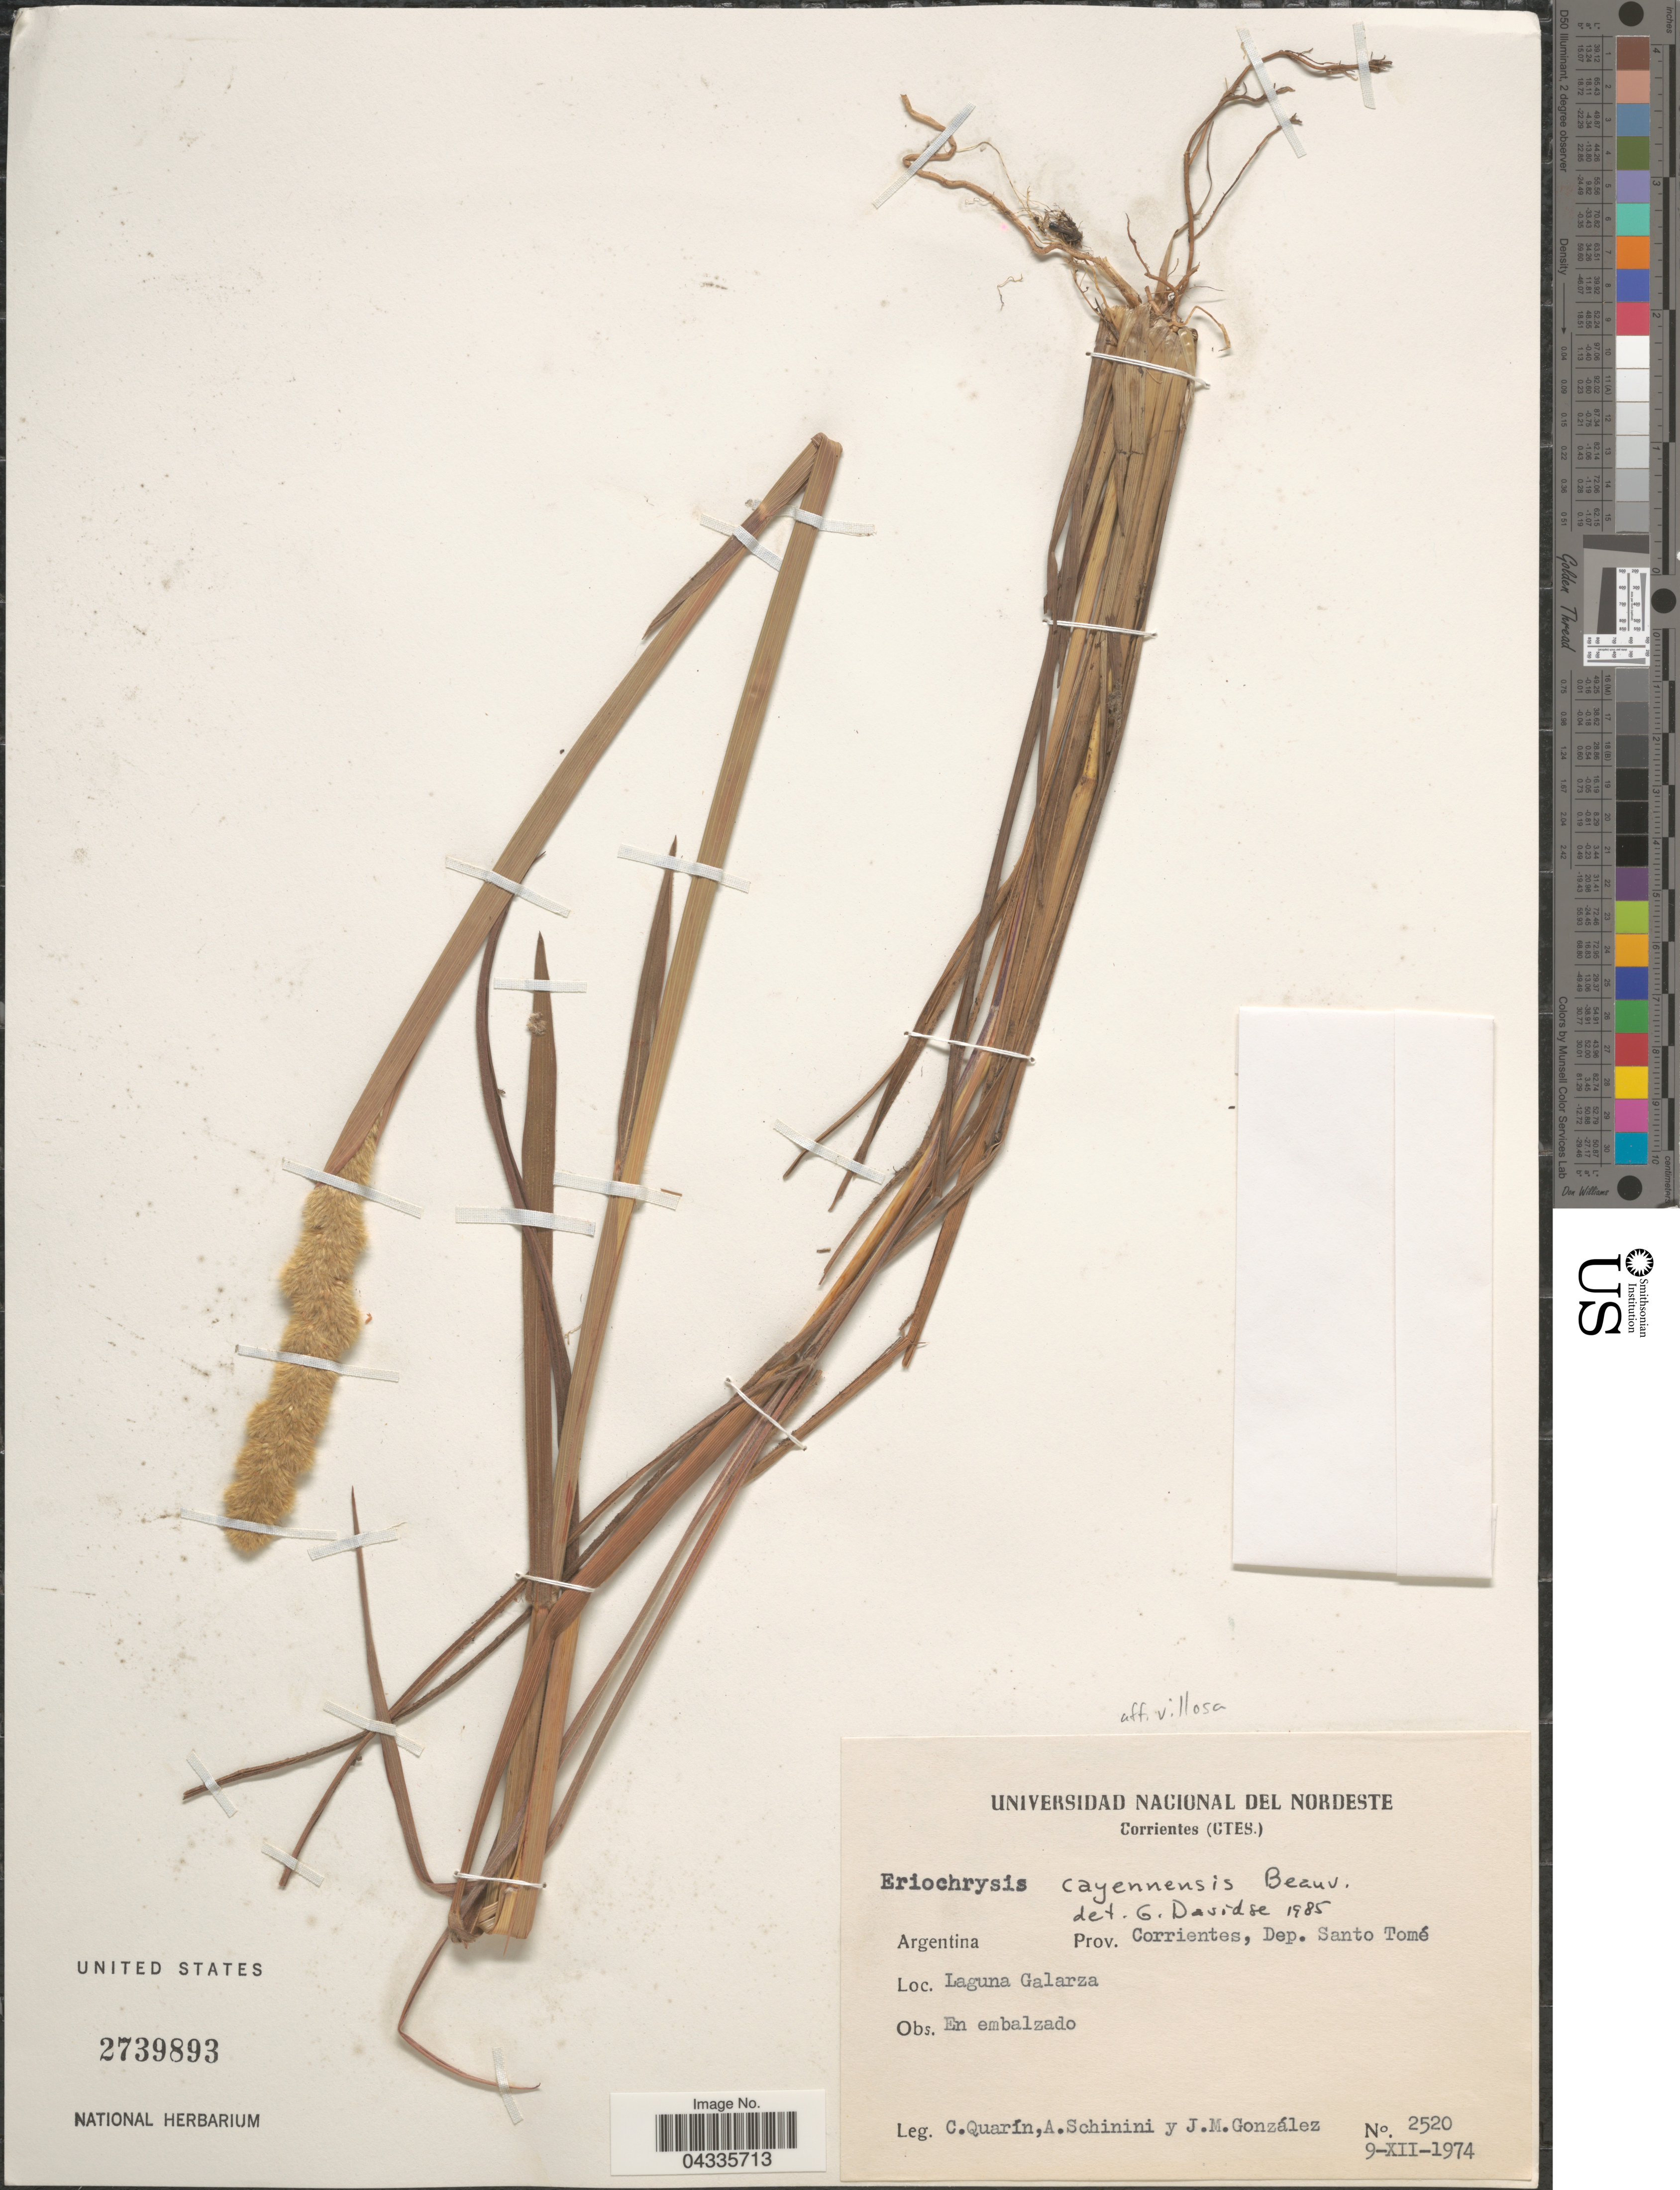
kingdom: Plantae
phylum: Tracheophyta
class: Liliopsida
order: Poales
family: Poaceae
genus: Eriochrysis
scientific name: Eriochrysis cayennensis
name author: P. Beauv.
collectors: C. Quarín, A. Schinini & J. M. Gonzalez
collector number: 2520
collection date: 1974-12-09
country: Argentina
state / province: Corrientes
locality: Dep. Santo Tomé. Laguna Galarza.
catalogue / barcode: US 2739893